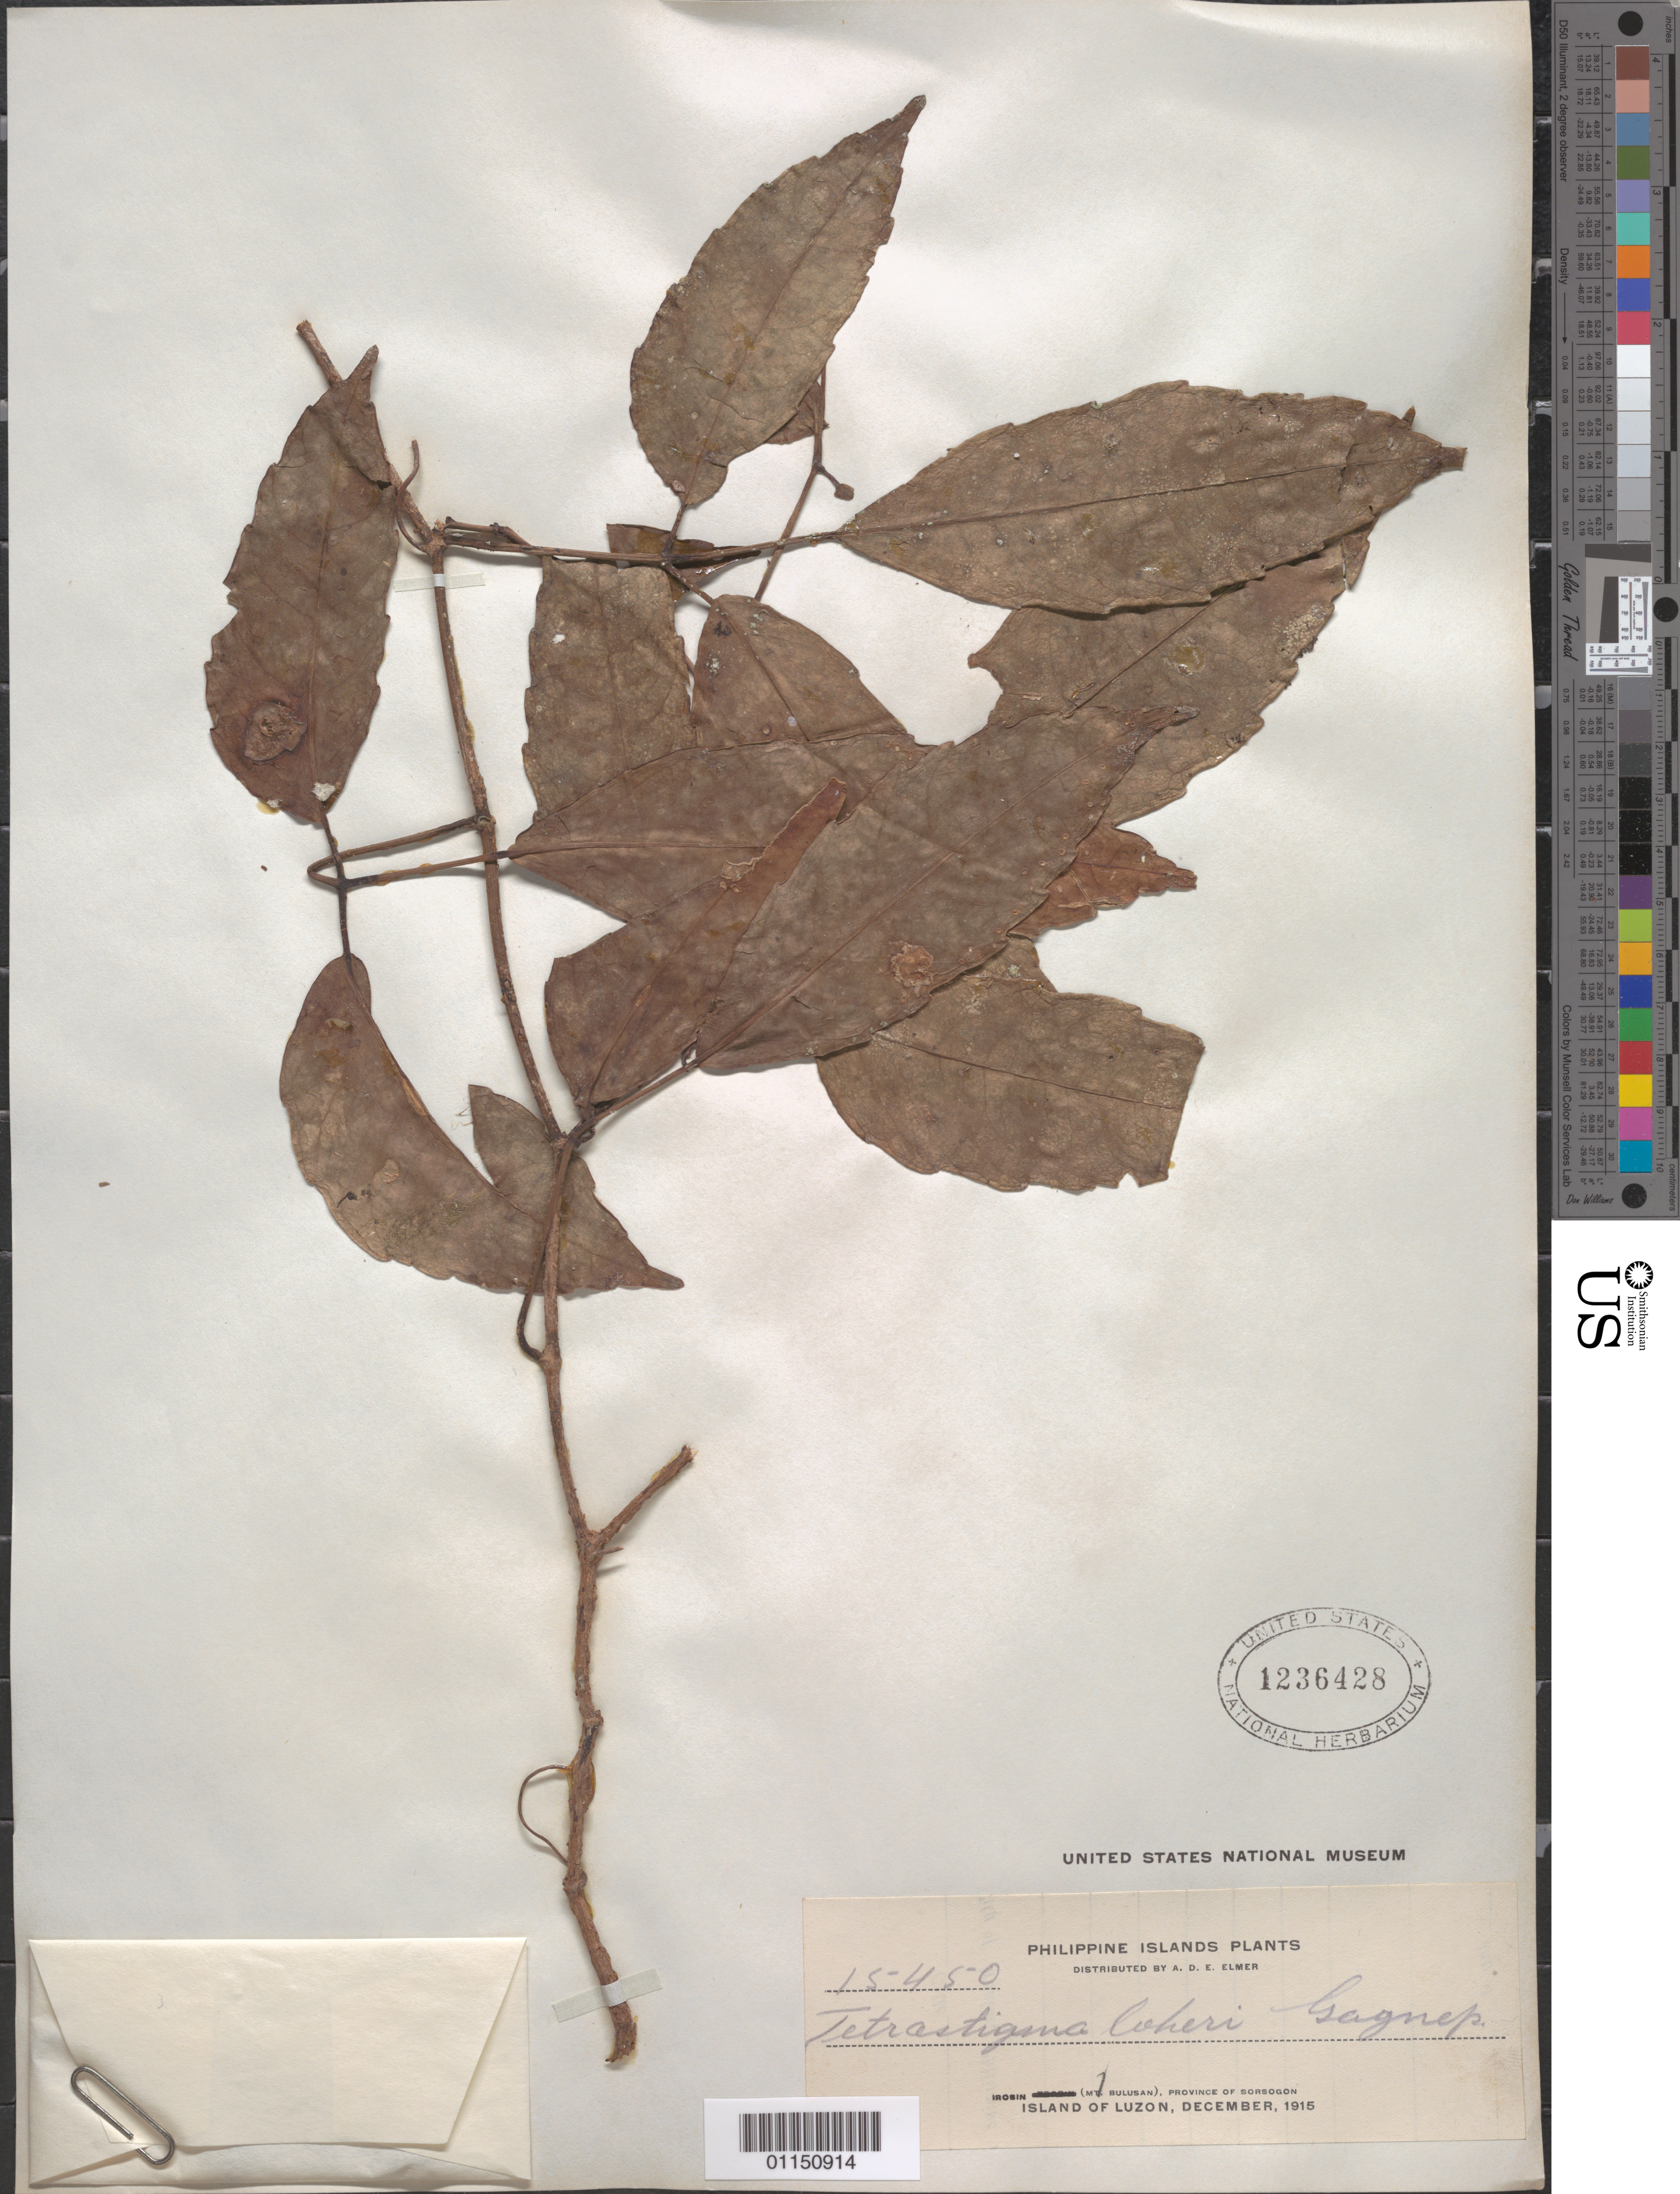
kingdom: Plantae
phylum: Tracheophyta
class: Magnoliopsida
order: Vitales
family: Vitaceae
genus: Tetrastigma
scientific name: Tetrastigma loheri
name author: Gagnep.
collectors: A. D. E. Elmer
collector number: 15450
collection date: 1915-12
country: Philippines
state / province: Bicol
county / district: Sorsogon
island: Luzon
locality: Irosim (Mt Bulusan).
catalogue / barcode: US 1236428